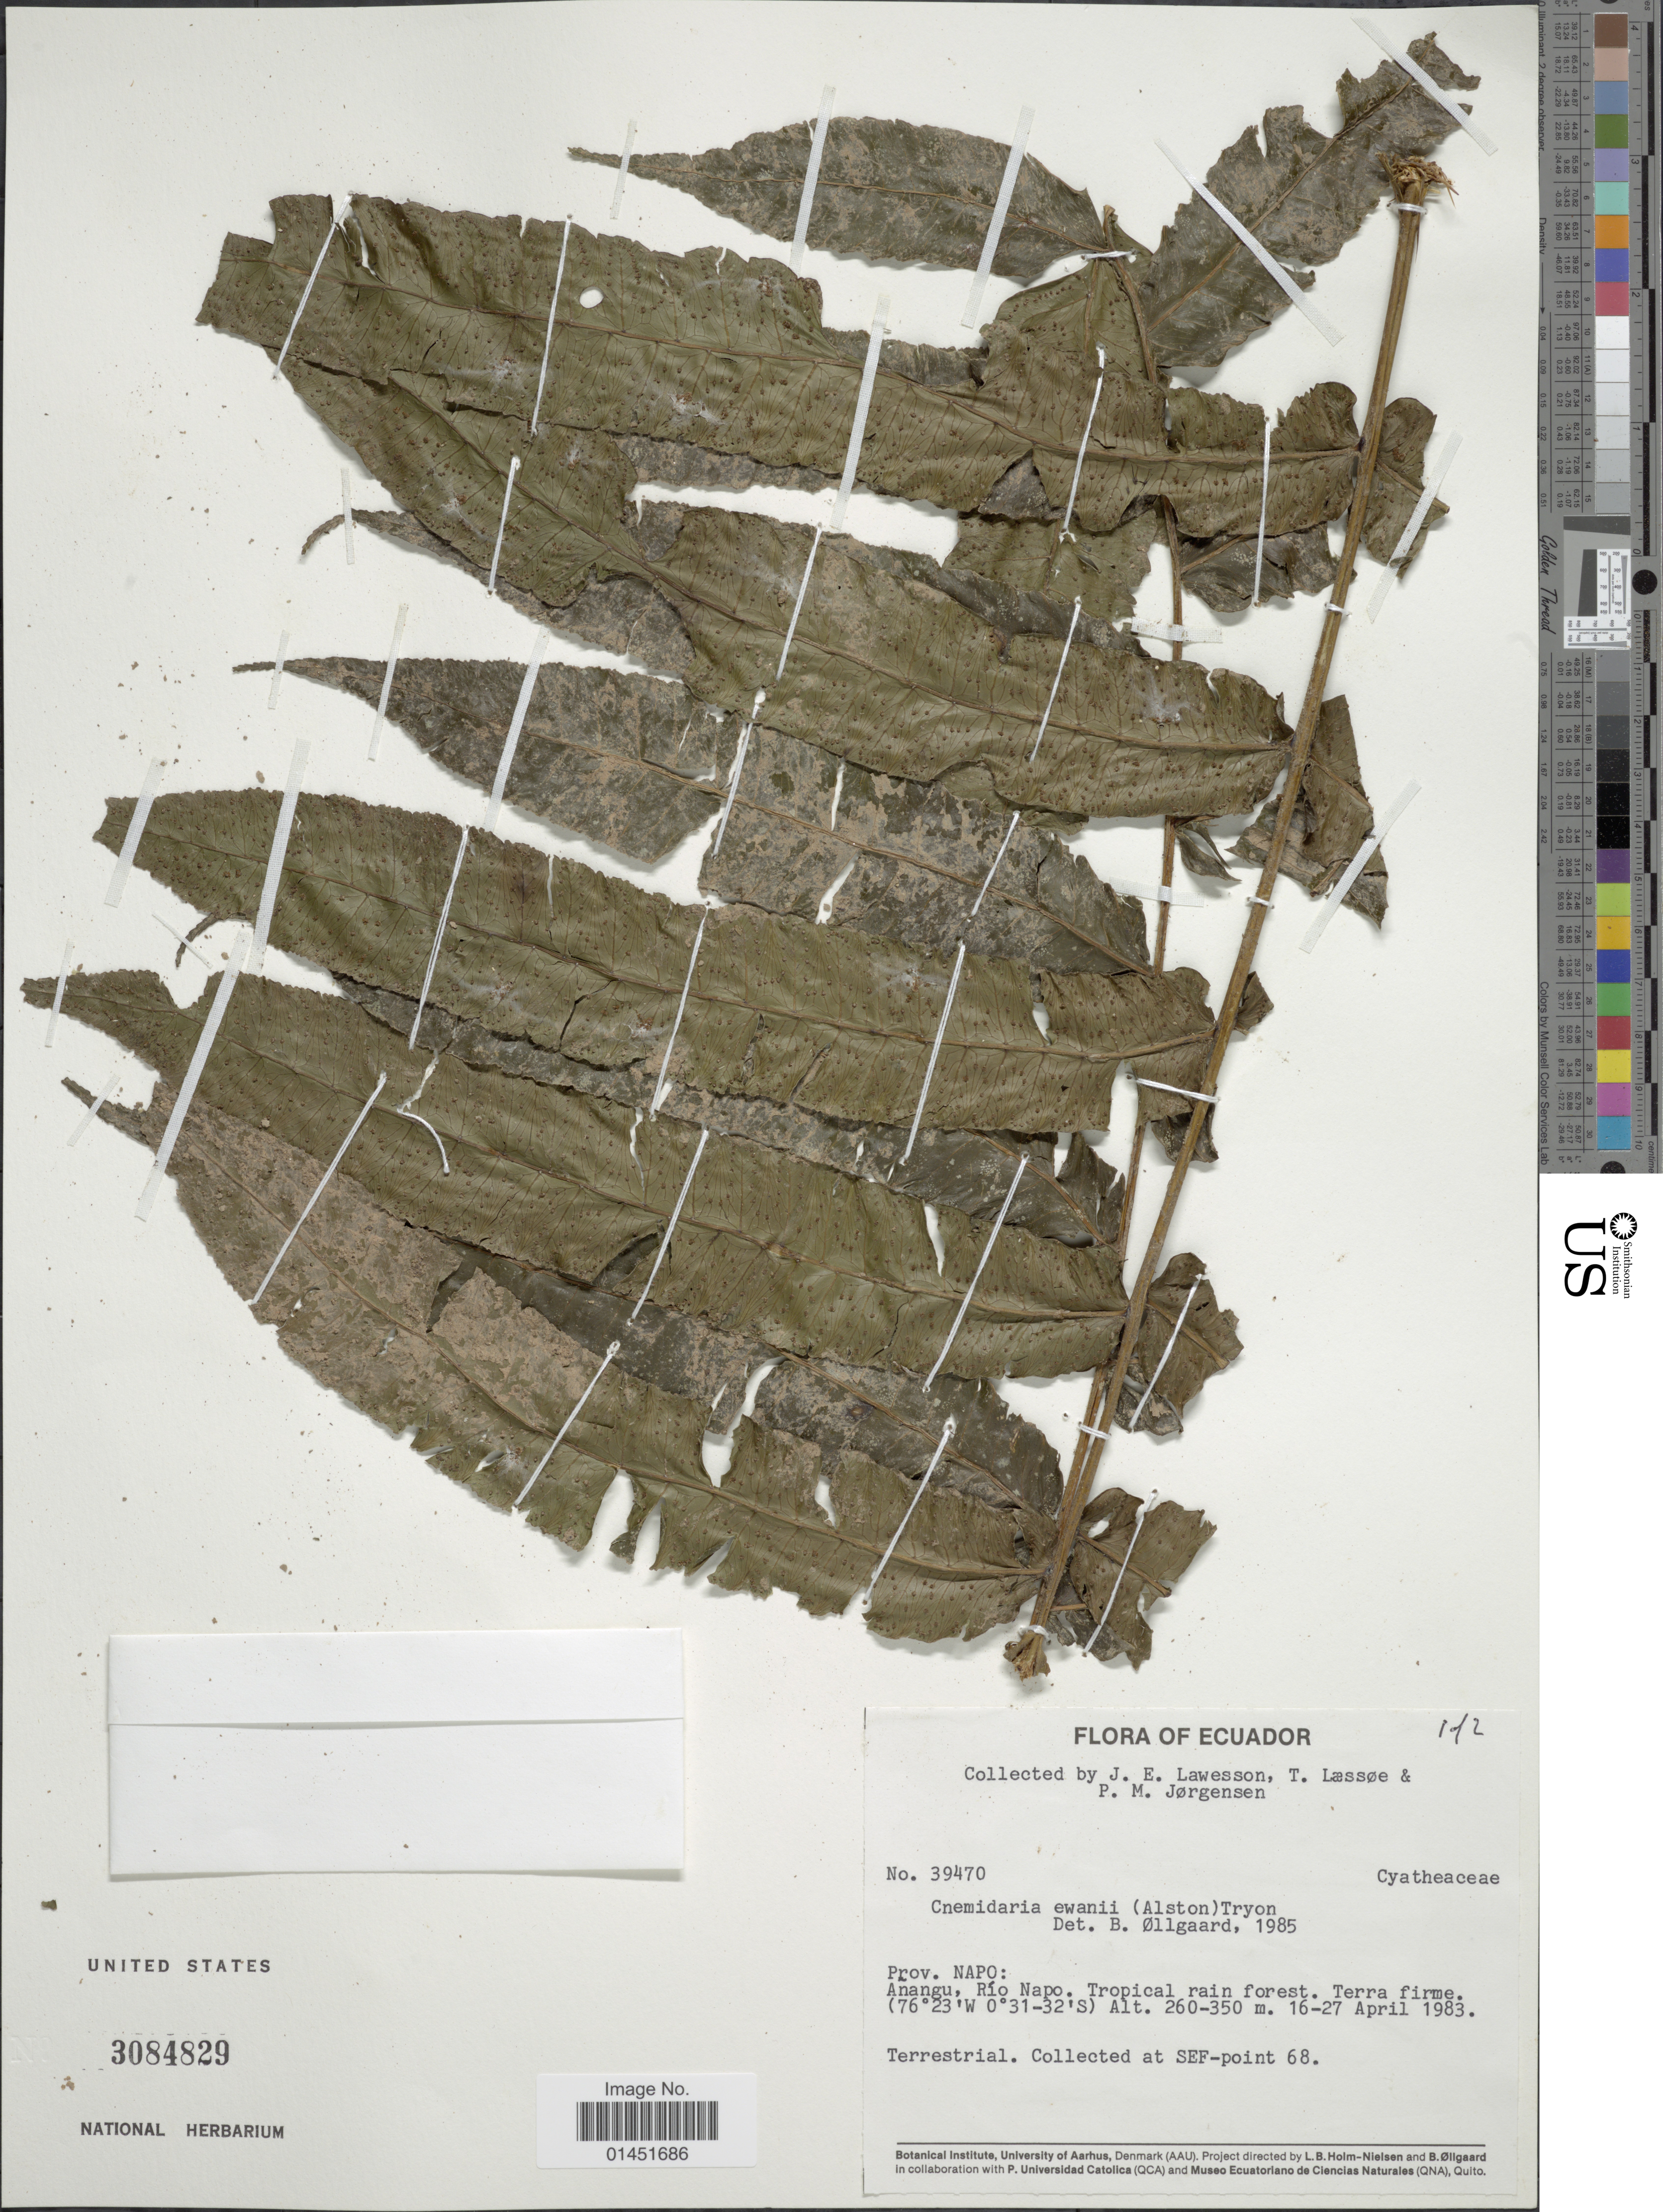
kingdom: Plantae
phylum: Tracheophyta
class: Polypodiopsida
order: Cyatheales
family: Cyatheaceae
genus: Cyathea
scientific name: Cyathea ewanii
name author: Alston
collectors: J. Lawesson, T. Laessøe & P. Jørgensen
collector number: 39470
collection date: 1983-04-16/1983-04-27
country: Ecuador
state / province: Napo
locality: Anangu, Rio Napo; Tropical rain forest. Terra firme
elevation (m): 260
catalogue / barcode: US 3084829